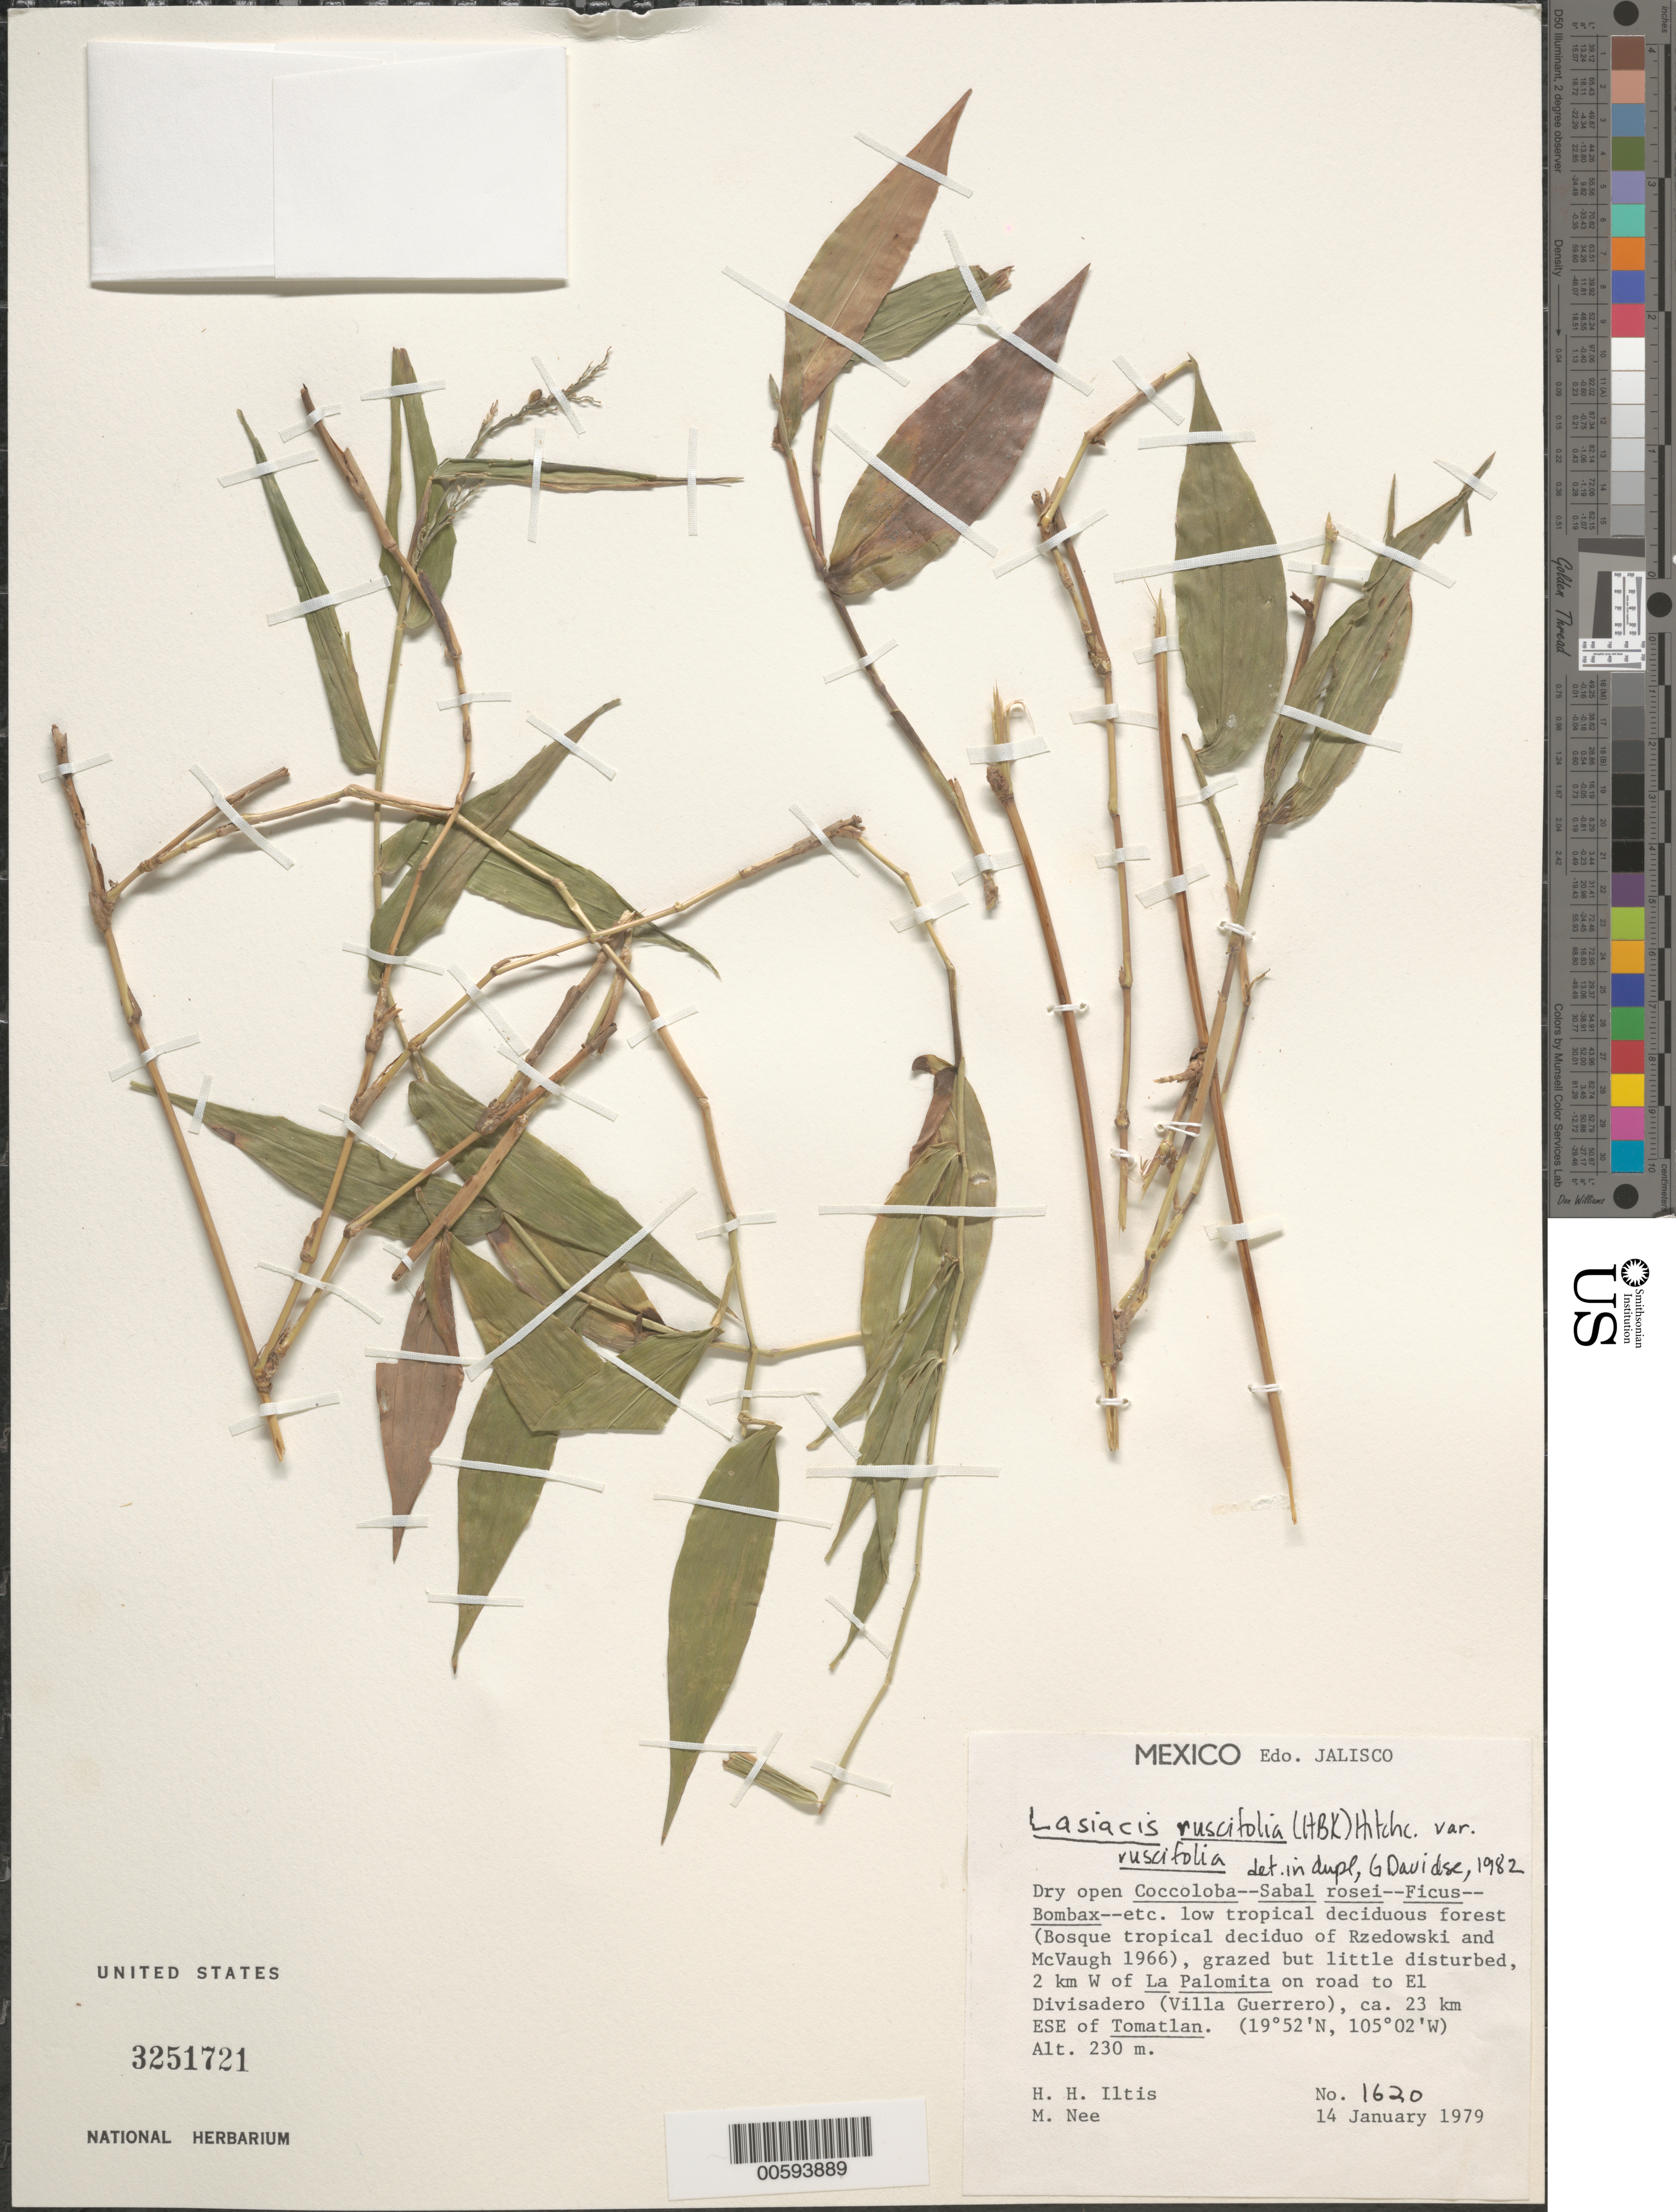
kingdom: Plantae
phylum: Tracheophyta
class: Liliopsida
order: Poales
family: Poaceae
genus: Lasiacis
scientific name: Lasiacis ruscifolia var. ruscifolia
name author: (Kunth) Hitchc.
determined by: Davidse, Gerrit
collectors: H. H. Iltis & M. Nee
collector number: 1620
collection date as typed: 14 Jan 1979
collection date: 1979-01-14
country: Mexico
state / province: Jalisco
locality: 2 km W of La Palomita on road to El Divisadero (Villa Guerrero), ca 23 km ESE of Tomatlan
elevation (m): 230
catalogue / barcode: US 3251721